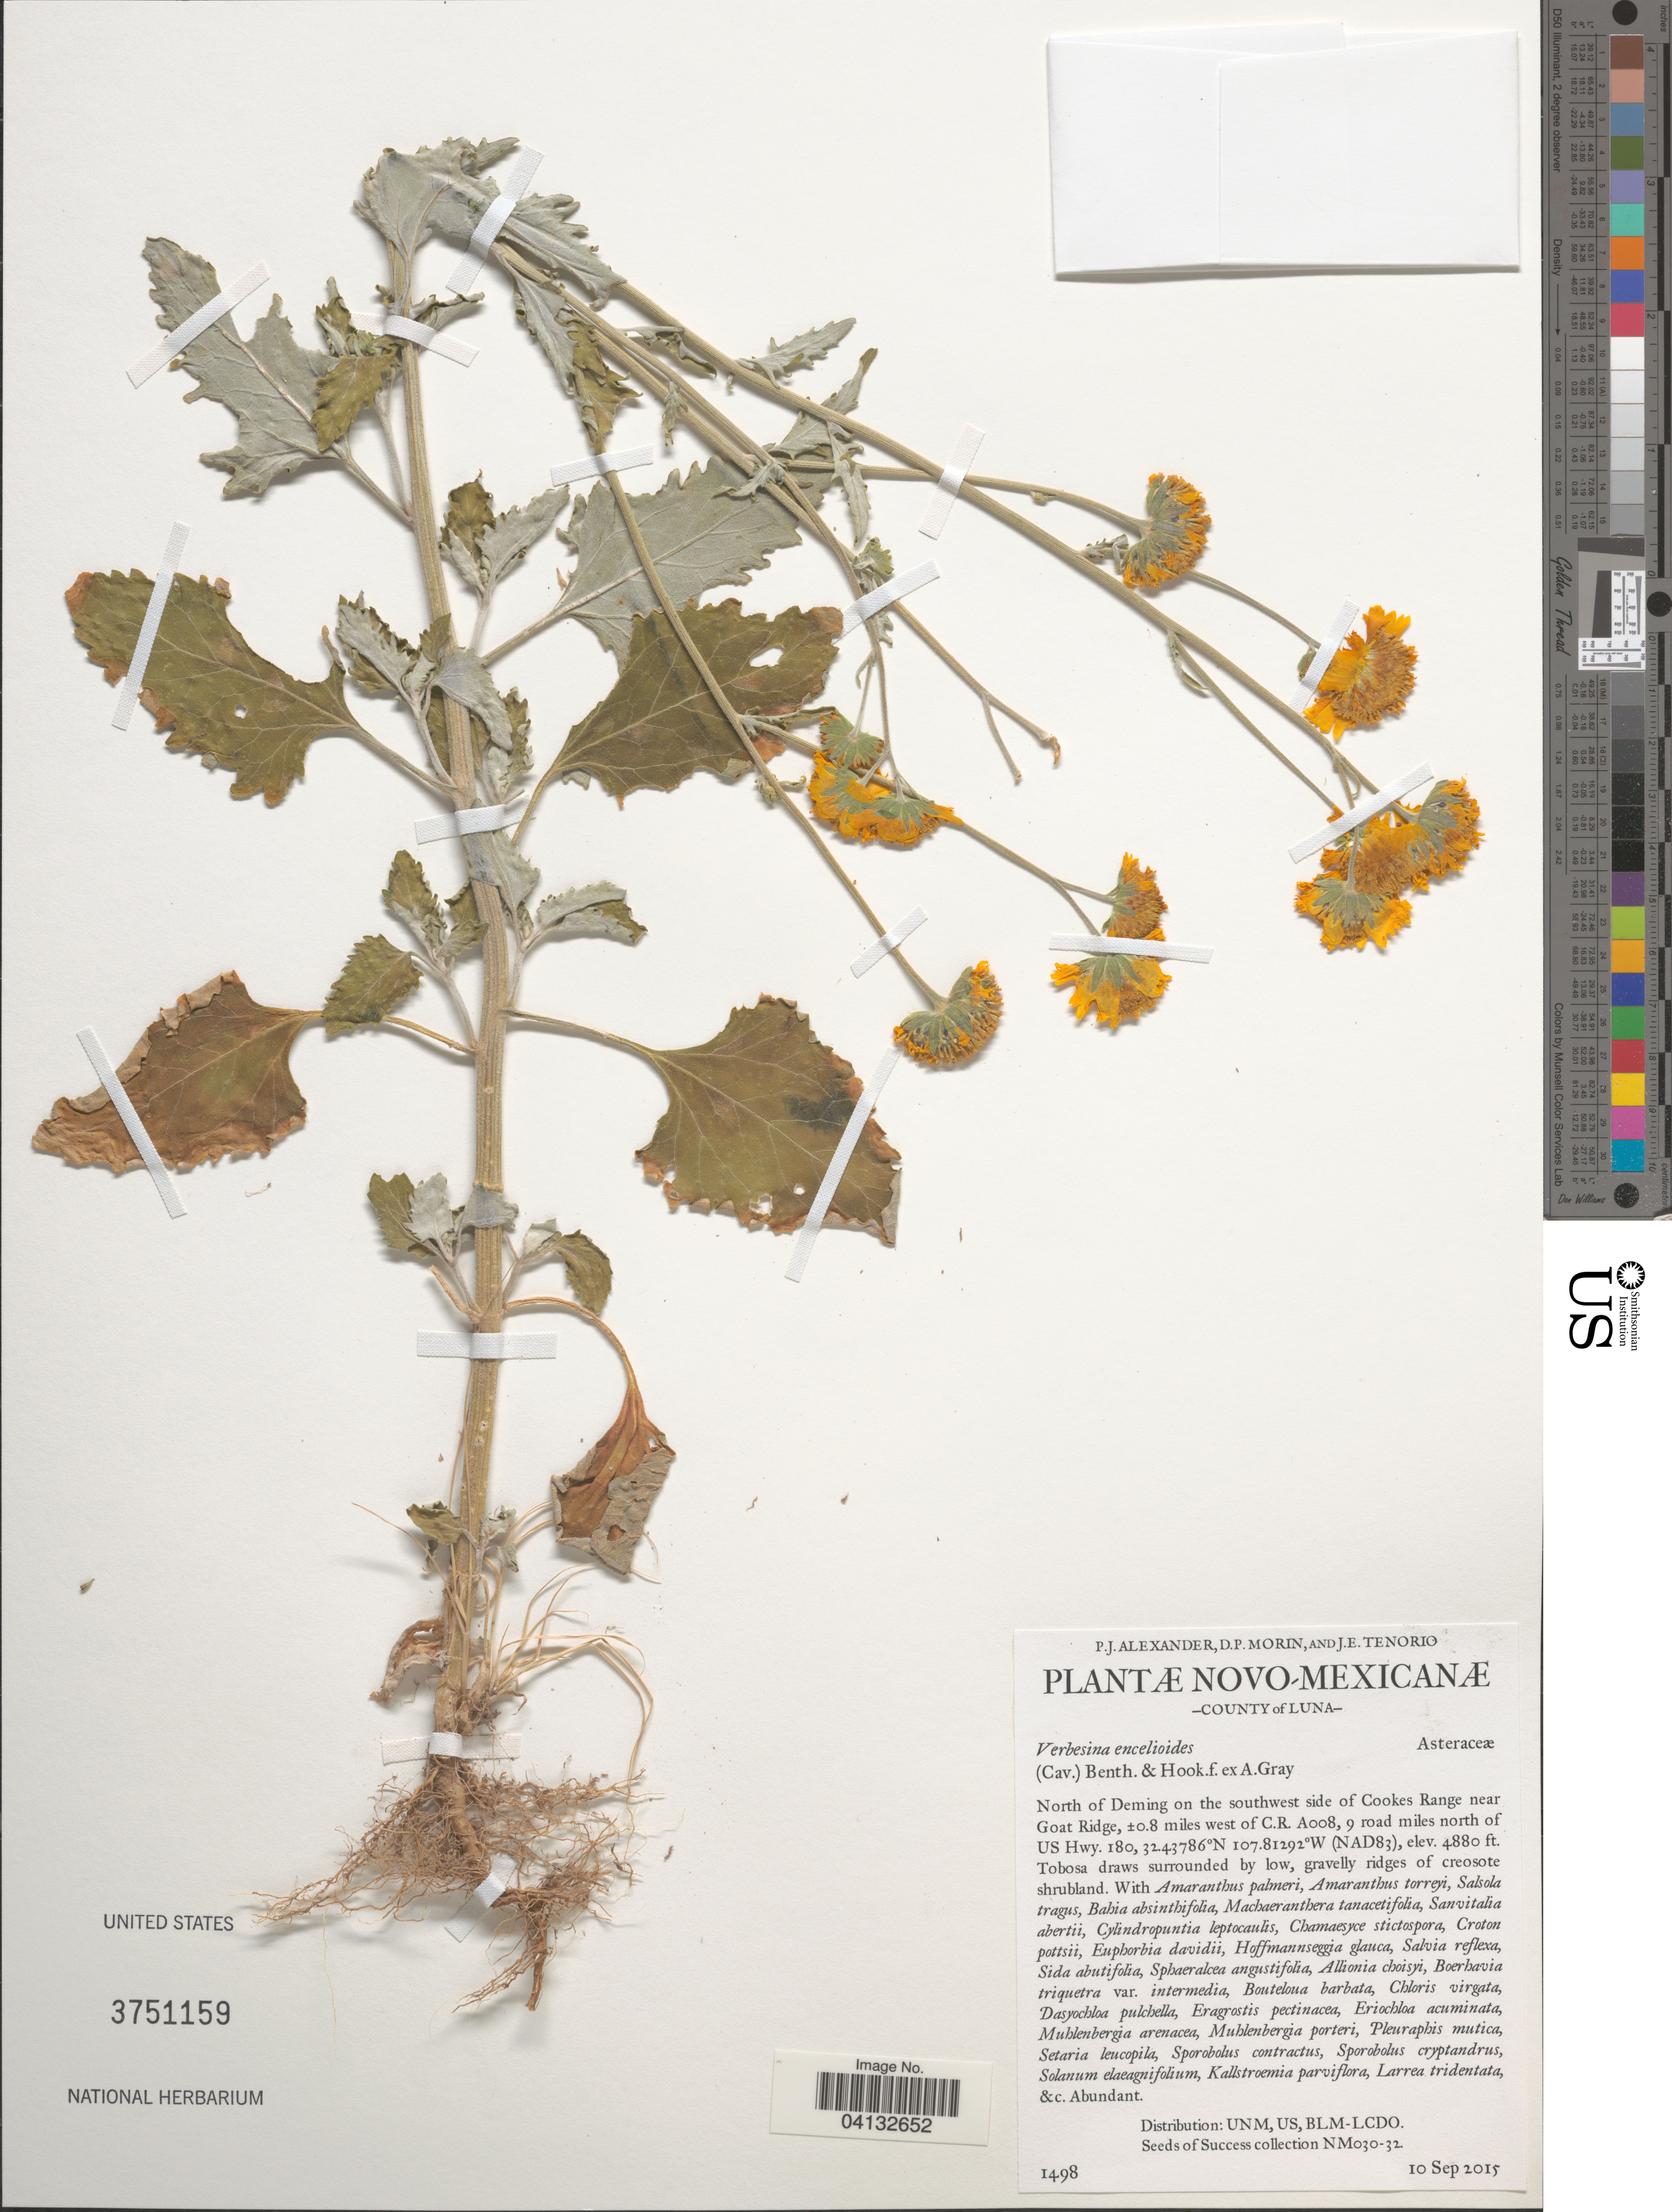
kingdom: Plantae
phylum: Tracheophyta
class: Magnoliopsida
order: Asterales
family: Asteraceae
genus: Verbesina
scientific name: Verbesina encelioides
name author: (Cav.) Benth. & Hook. ex A. Gray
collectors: P. Alexander, D. Morin & J. Tenorio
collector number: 1498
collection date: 2015-09-10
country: United States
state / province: New Mexico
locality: County of Luna. North of Deming on the southwest side of Cookes Range near Goat Ridge, ±0.8 miles west of C.R. A008, 9 road miles north of US Hwy. 180.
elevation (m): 1487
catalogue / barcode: US 3751159